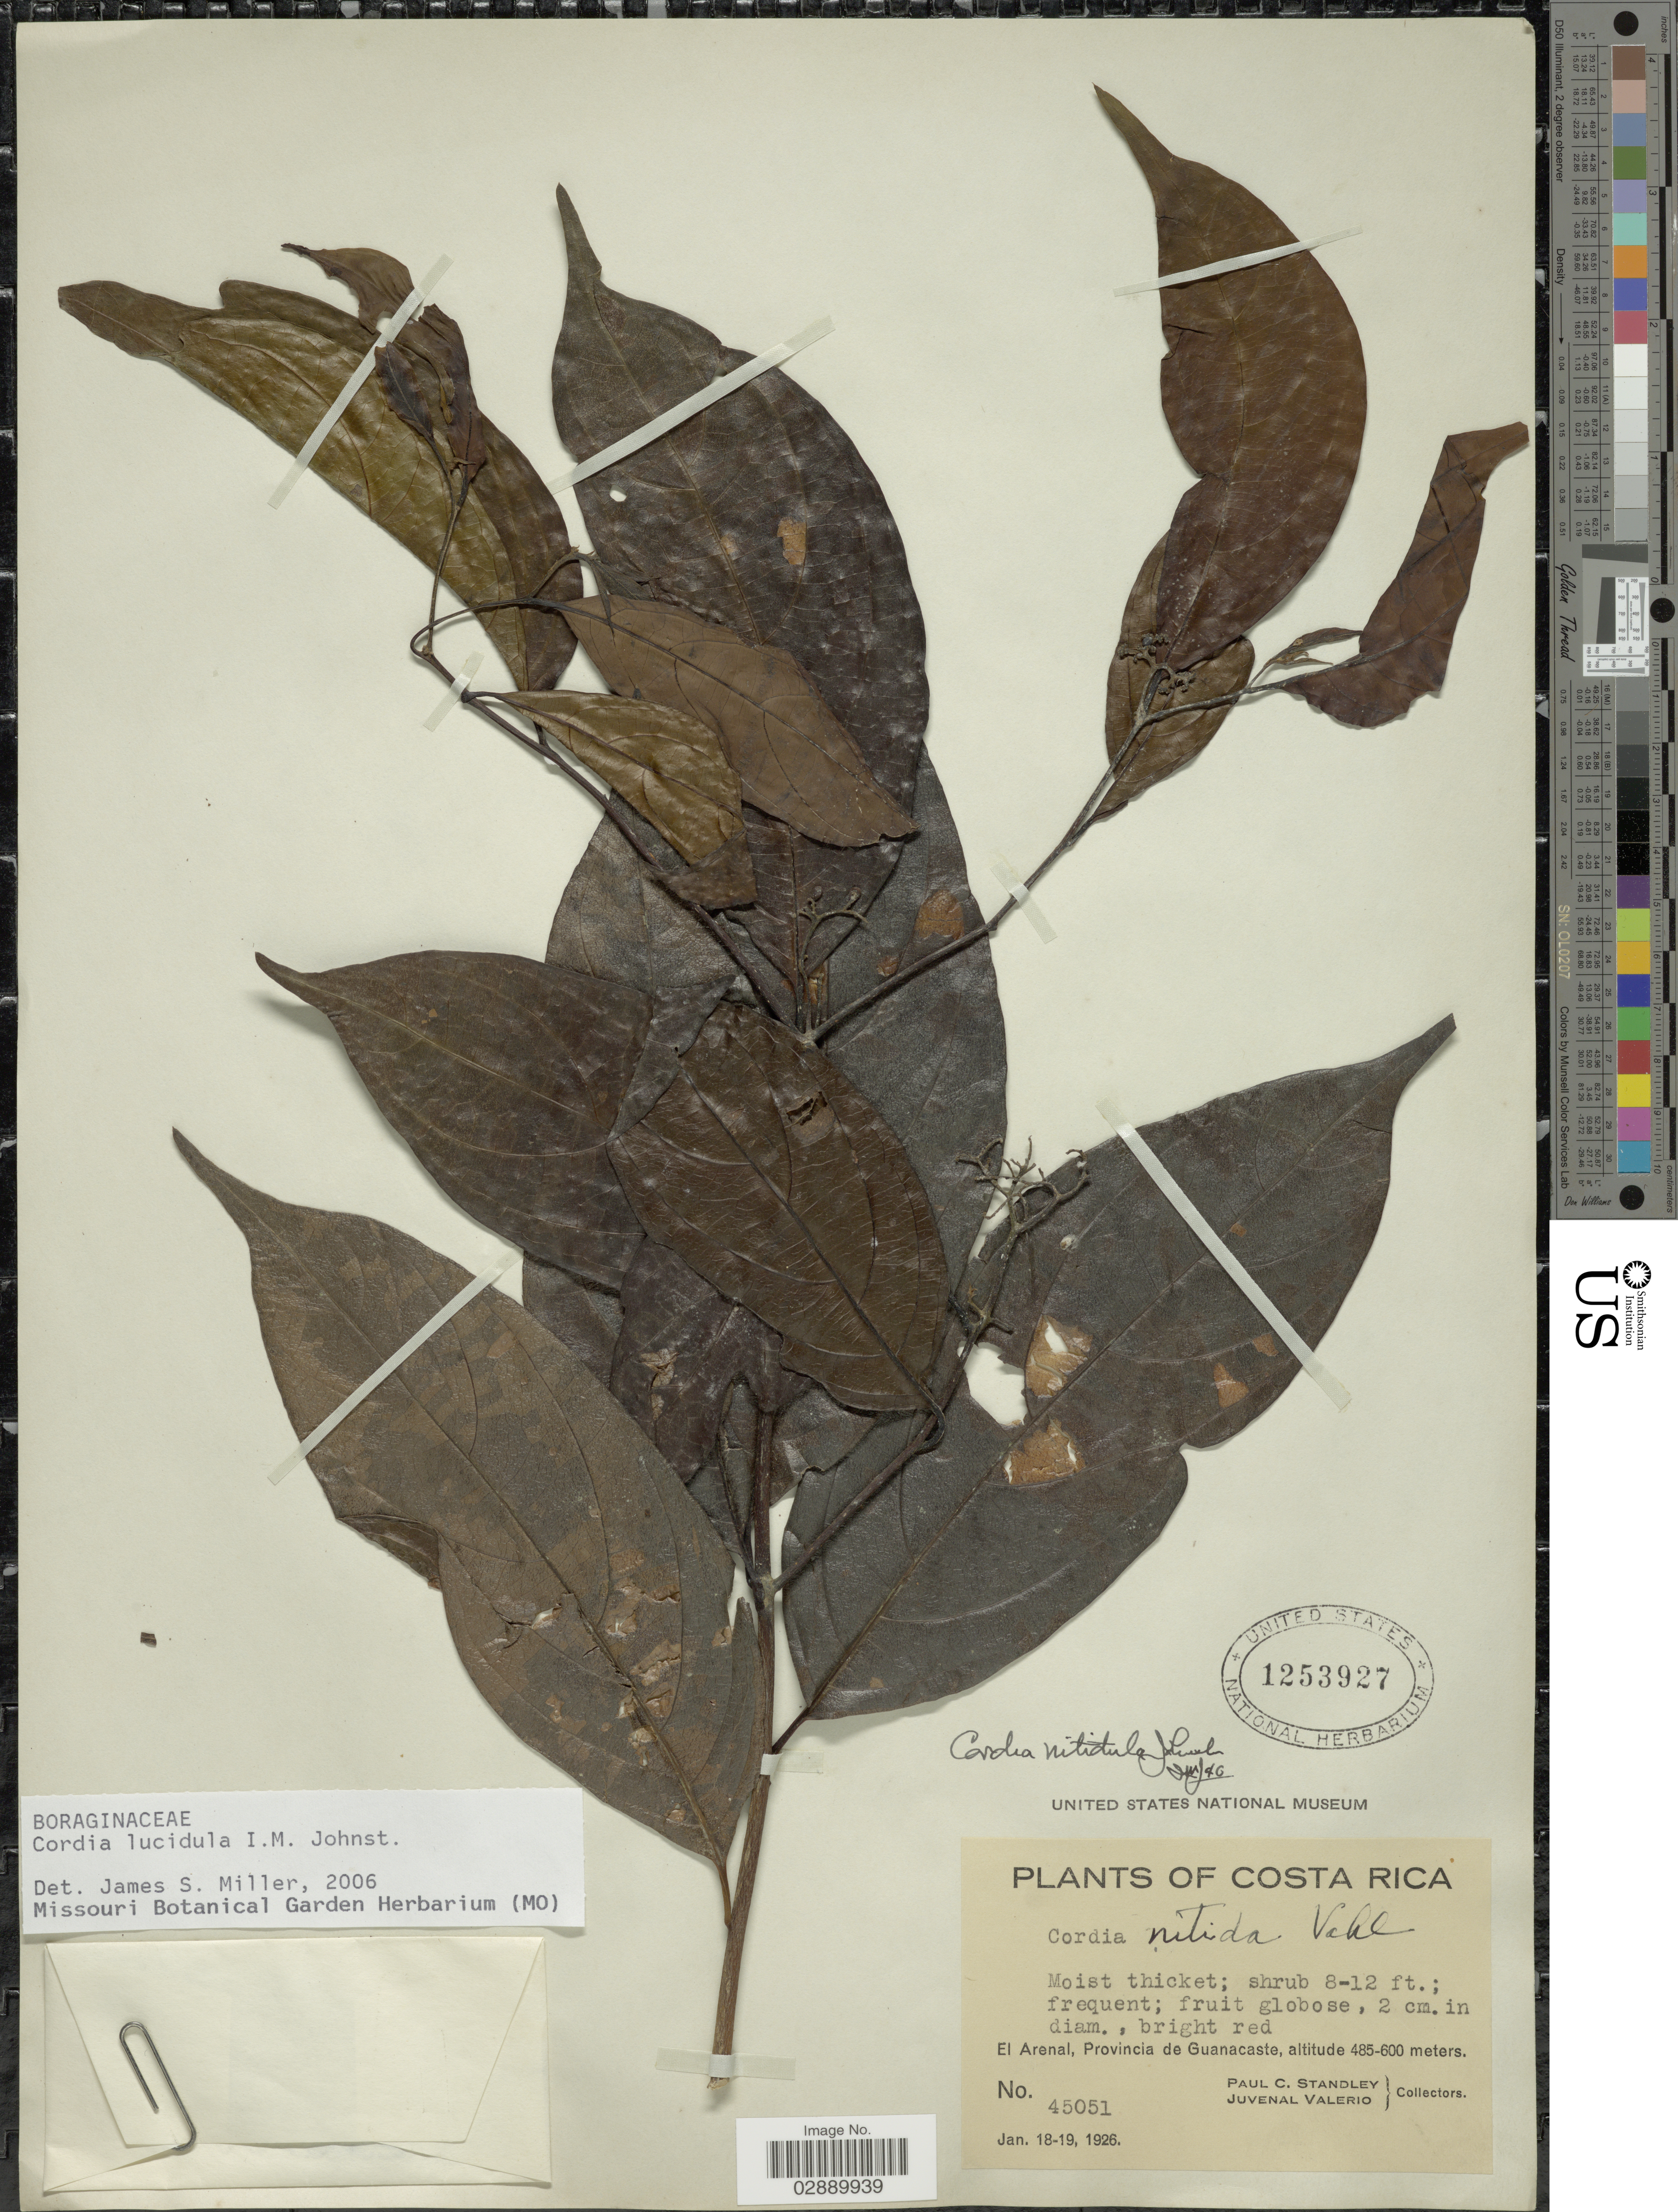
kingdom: Plantae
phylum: Tracheophyta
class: Magnoliopsida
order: Boraginales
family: Cordiaceae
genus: Cordia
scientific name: Cordia lucidula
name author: I.M. Johnst.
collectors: P. C. Standley & J. Valerio R.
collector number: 45051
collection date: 1926-01-18/1926-01-19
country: Costa Rica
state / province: Guanacaste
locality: El Arenal, Provincia de Guanacaste.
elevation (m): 485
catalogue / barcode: US 1253927